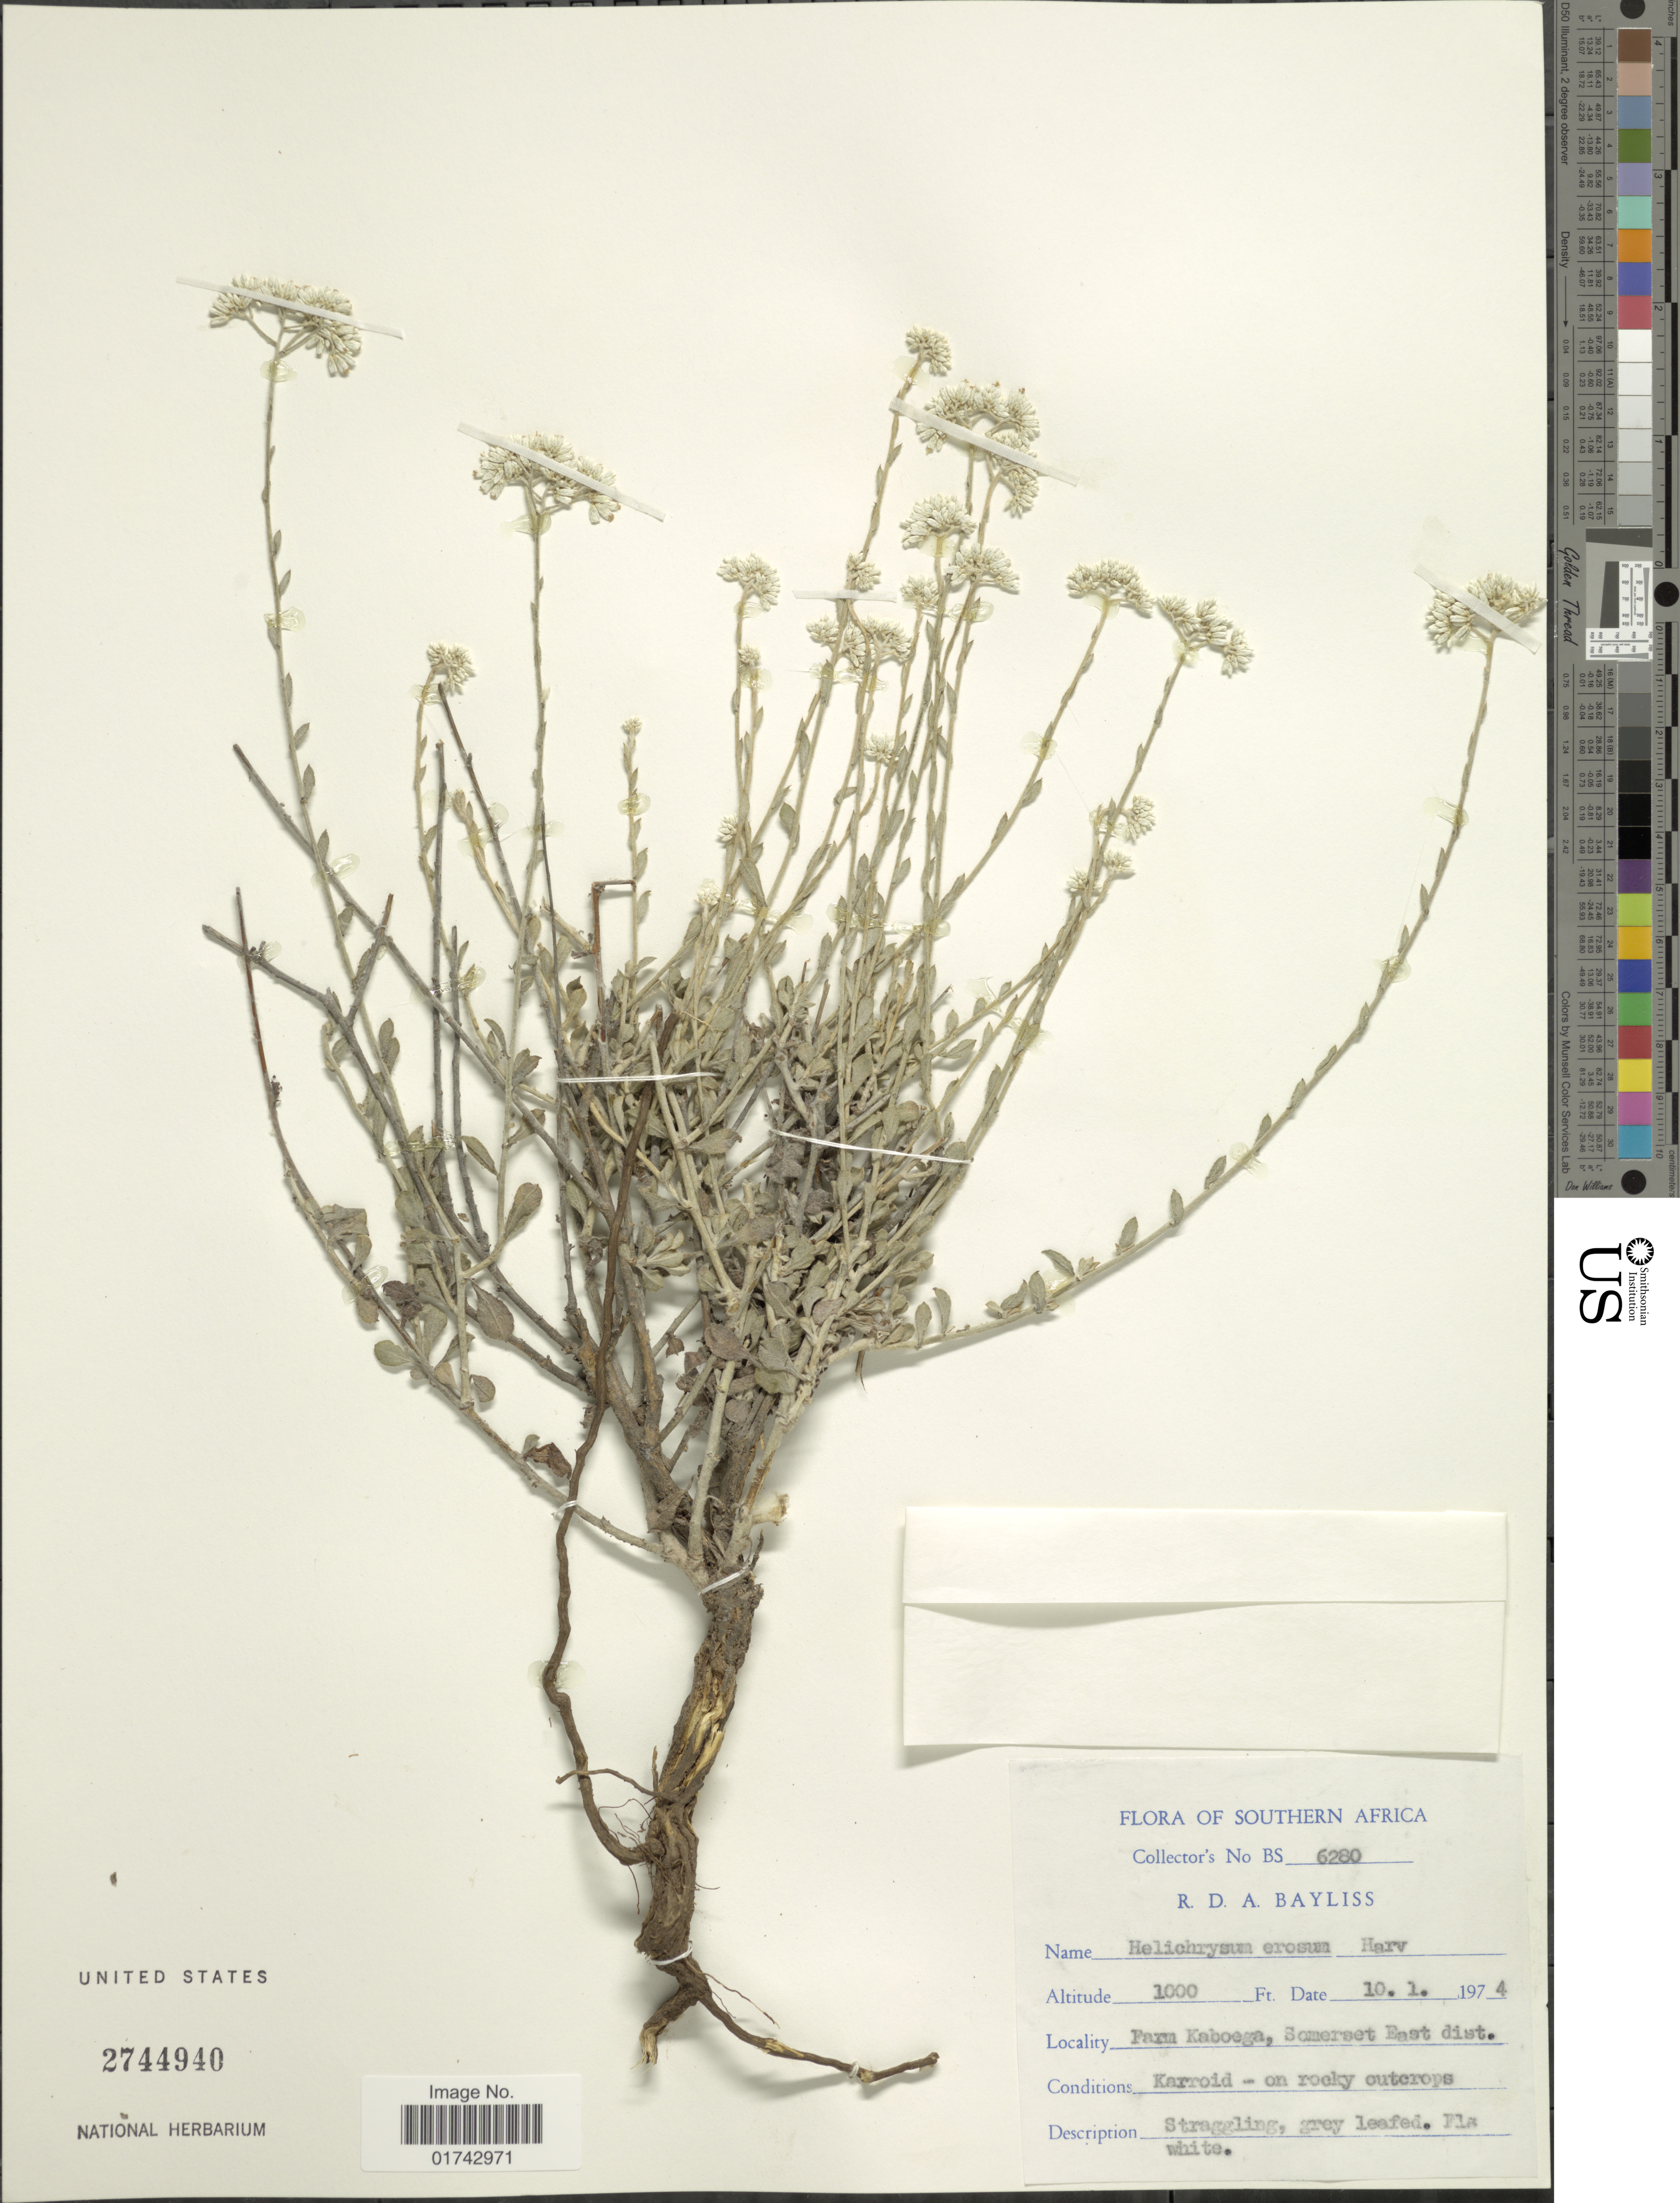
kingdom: Plantae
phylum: Tracheophyta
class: Magnoliopsida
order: Asterales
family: Asteraceae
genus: Helichrysum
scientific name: Helichrysum erosum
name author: Harv.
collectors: R. Bayliss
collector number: BS6280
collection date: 1974-01-10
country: South Africa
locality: Southern Africa, Farm kaboega, Somerset East dist.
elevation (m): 305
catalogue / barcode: US 2744940